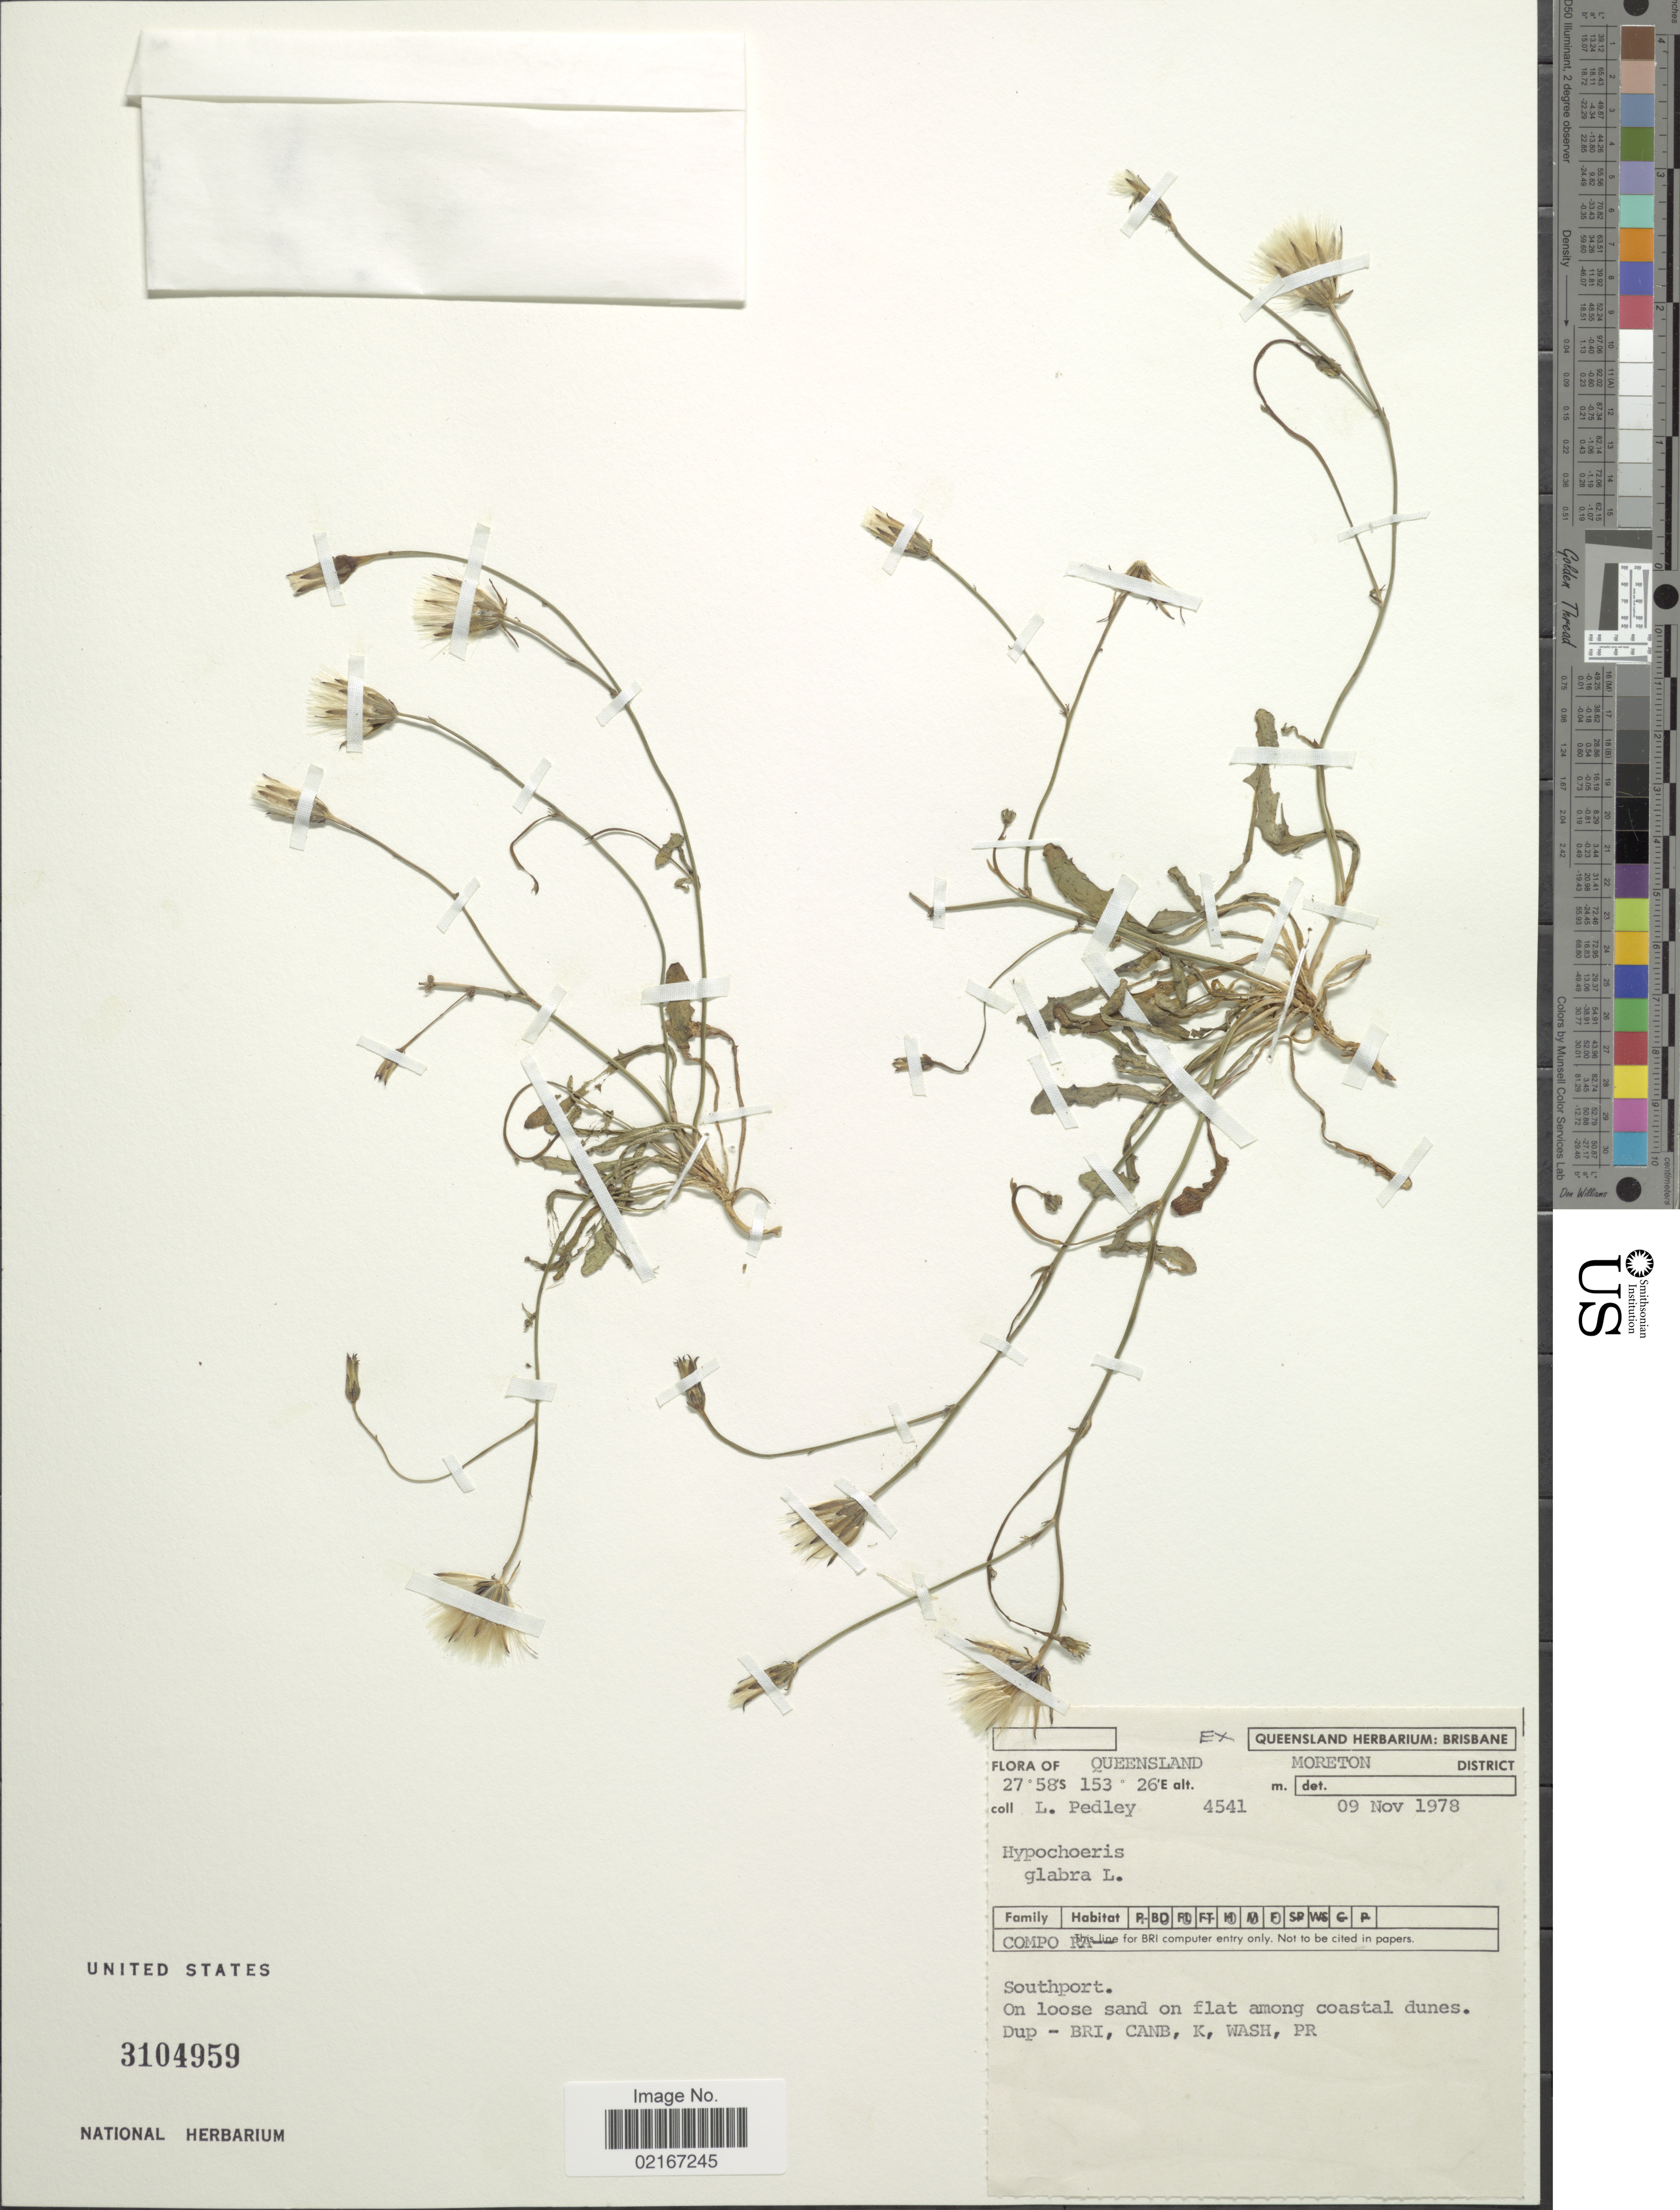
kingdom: Plantae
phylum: Tracheophyta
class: Magnoliopsida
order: Asterales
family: Asteraceae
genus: Hypochaeris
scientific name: Hypochaeris glabra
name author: L.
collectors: L. Pedley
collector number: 4541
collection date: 1978-11-09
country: Australia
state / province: Queensland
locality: Moreton District, Southport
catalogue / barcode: US 3104959